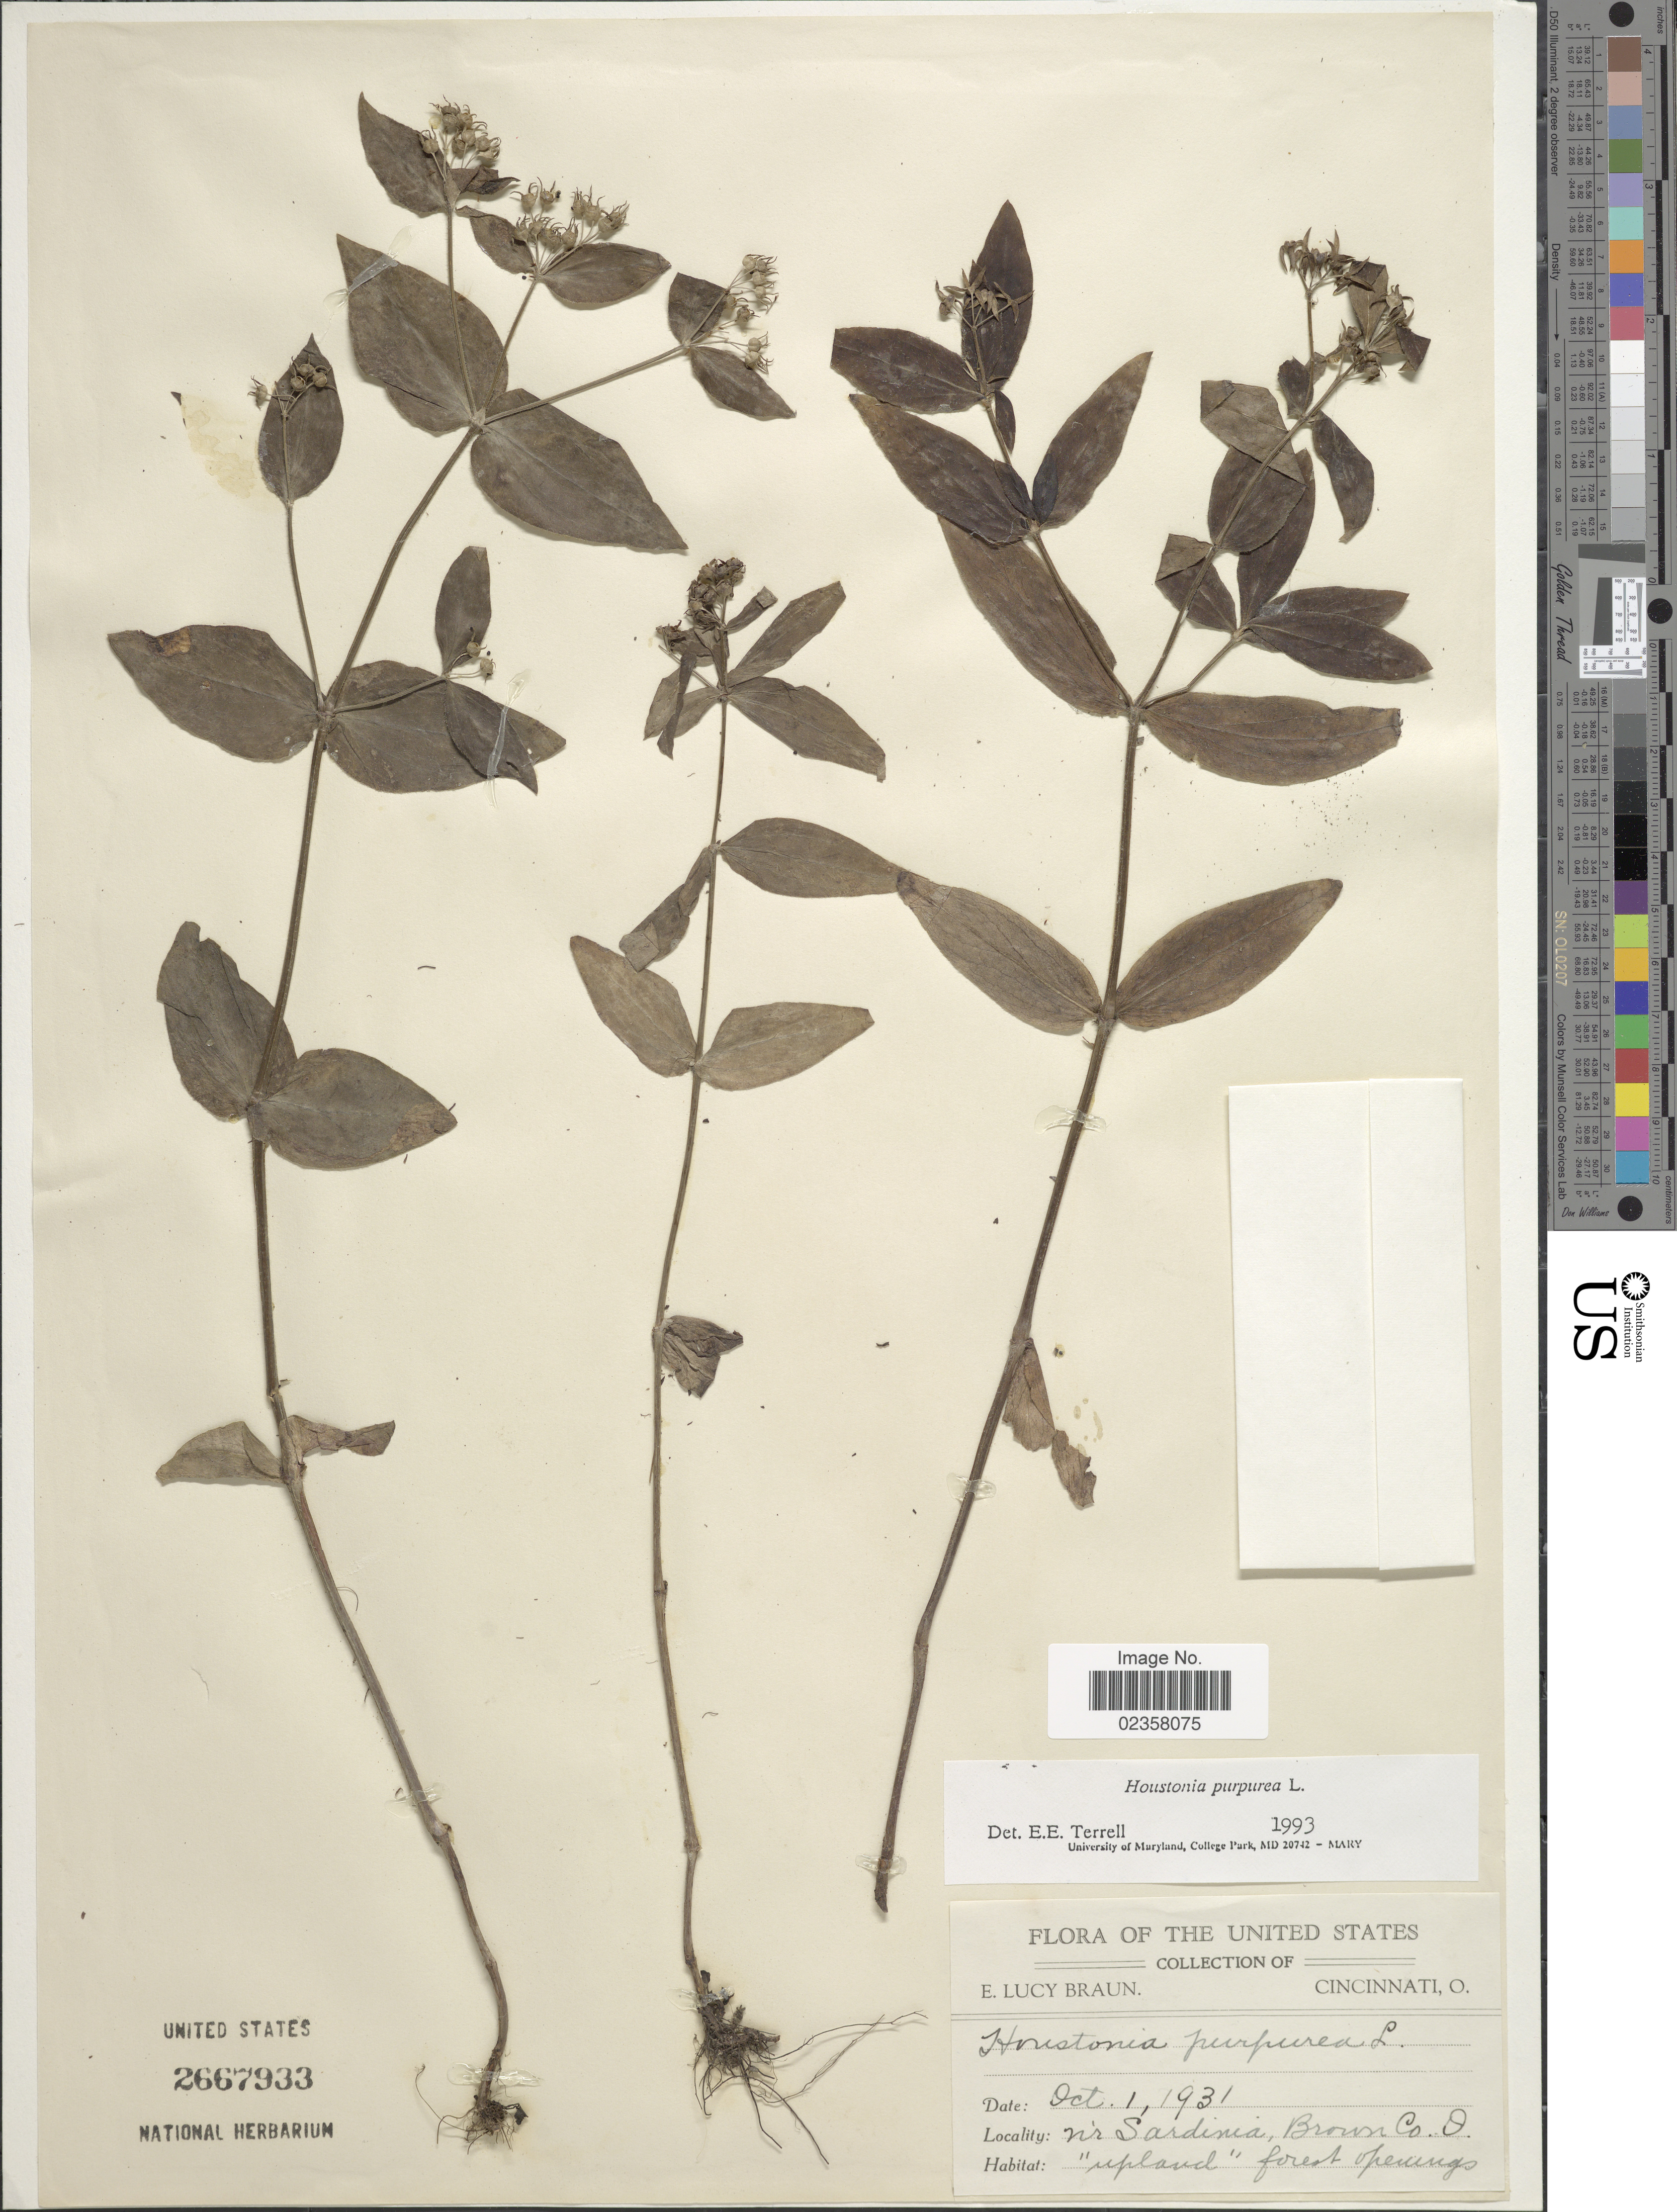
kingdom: Plantae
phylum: Tracheophyta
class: Magnoliopsida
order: Gentianales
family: Rubiaceae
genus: Houstonia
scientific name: Houstonia purpurea var. purpurea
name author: L.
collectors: E. L. Braun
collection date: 1931-10-01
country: United States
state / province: Ohio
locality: N'r Sardinia, Brown Co.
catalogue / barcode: US 2667933